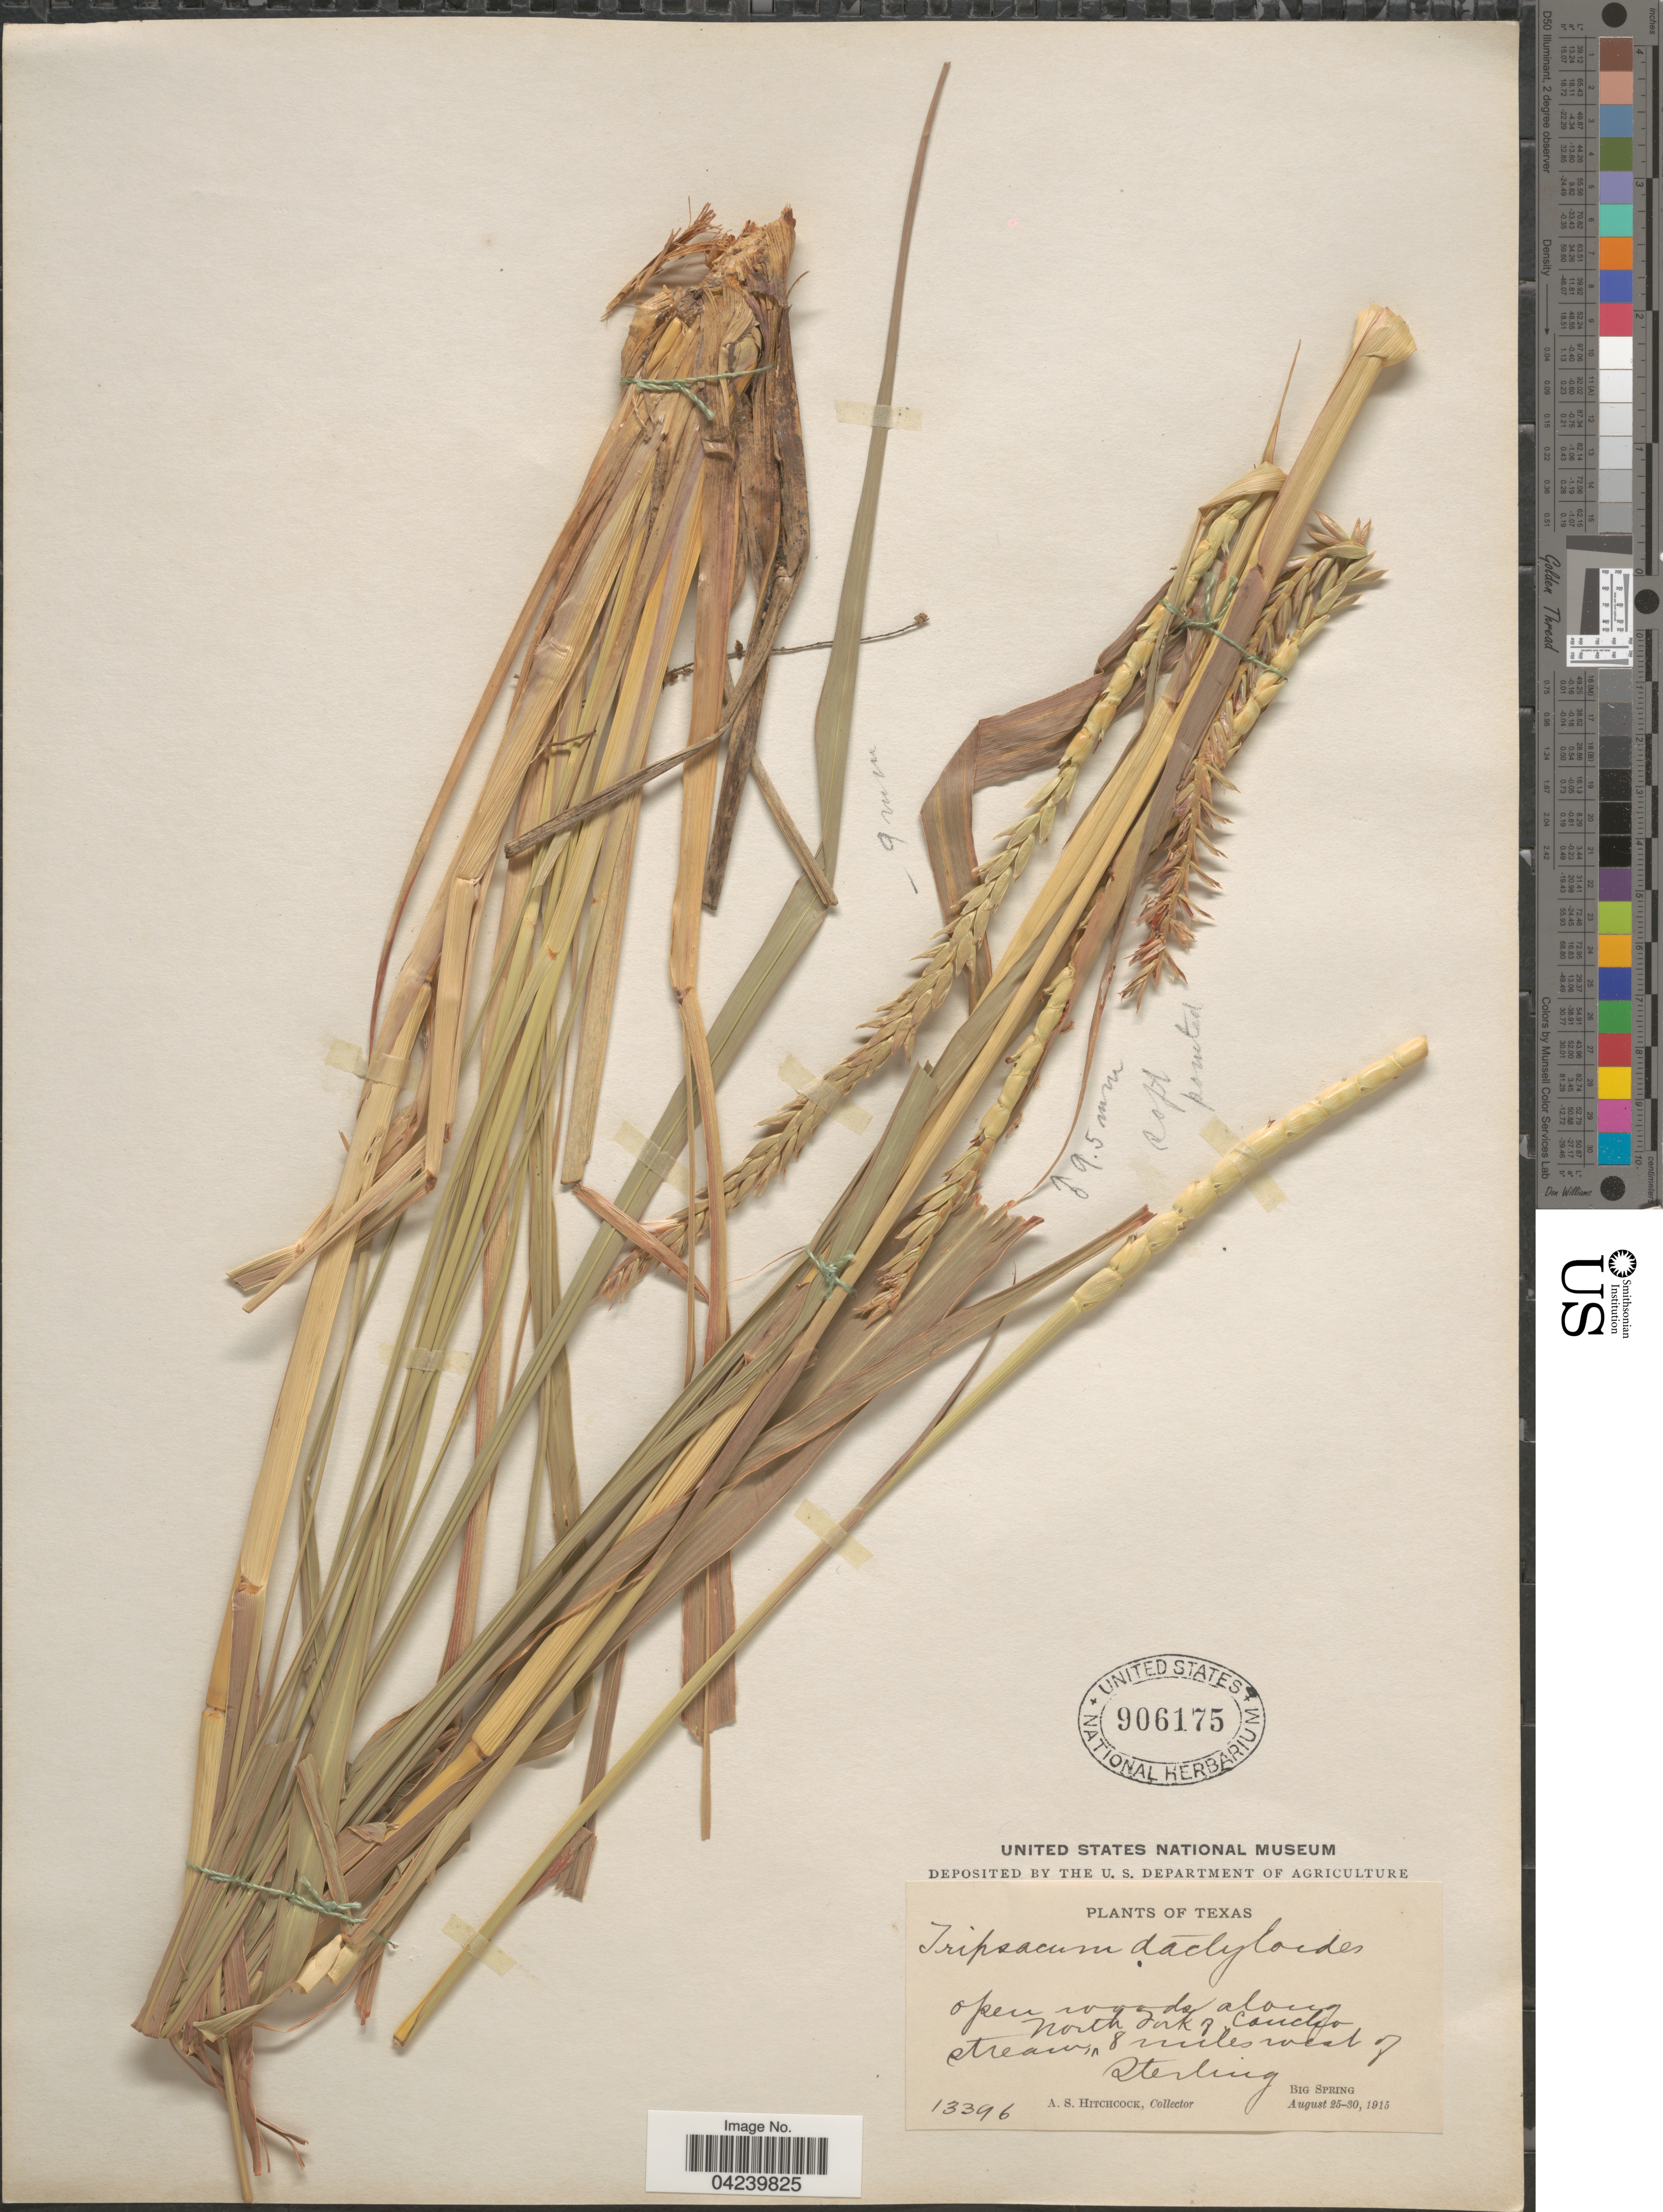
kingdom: Plantae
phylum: Tracheophyta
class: Liliopsida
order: Poales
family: Poaceae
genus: Tripsacum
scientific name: Tripsacum dactyloides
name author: (L.) L.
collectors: A. S. Hitchcock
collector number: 13396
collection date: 1915-08-25/1915-08-30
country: United States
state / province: Texas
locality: Open woods along North Fork of Concho. 8 miles west of Sterling. Big Spring.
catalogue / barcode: US 906175